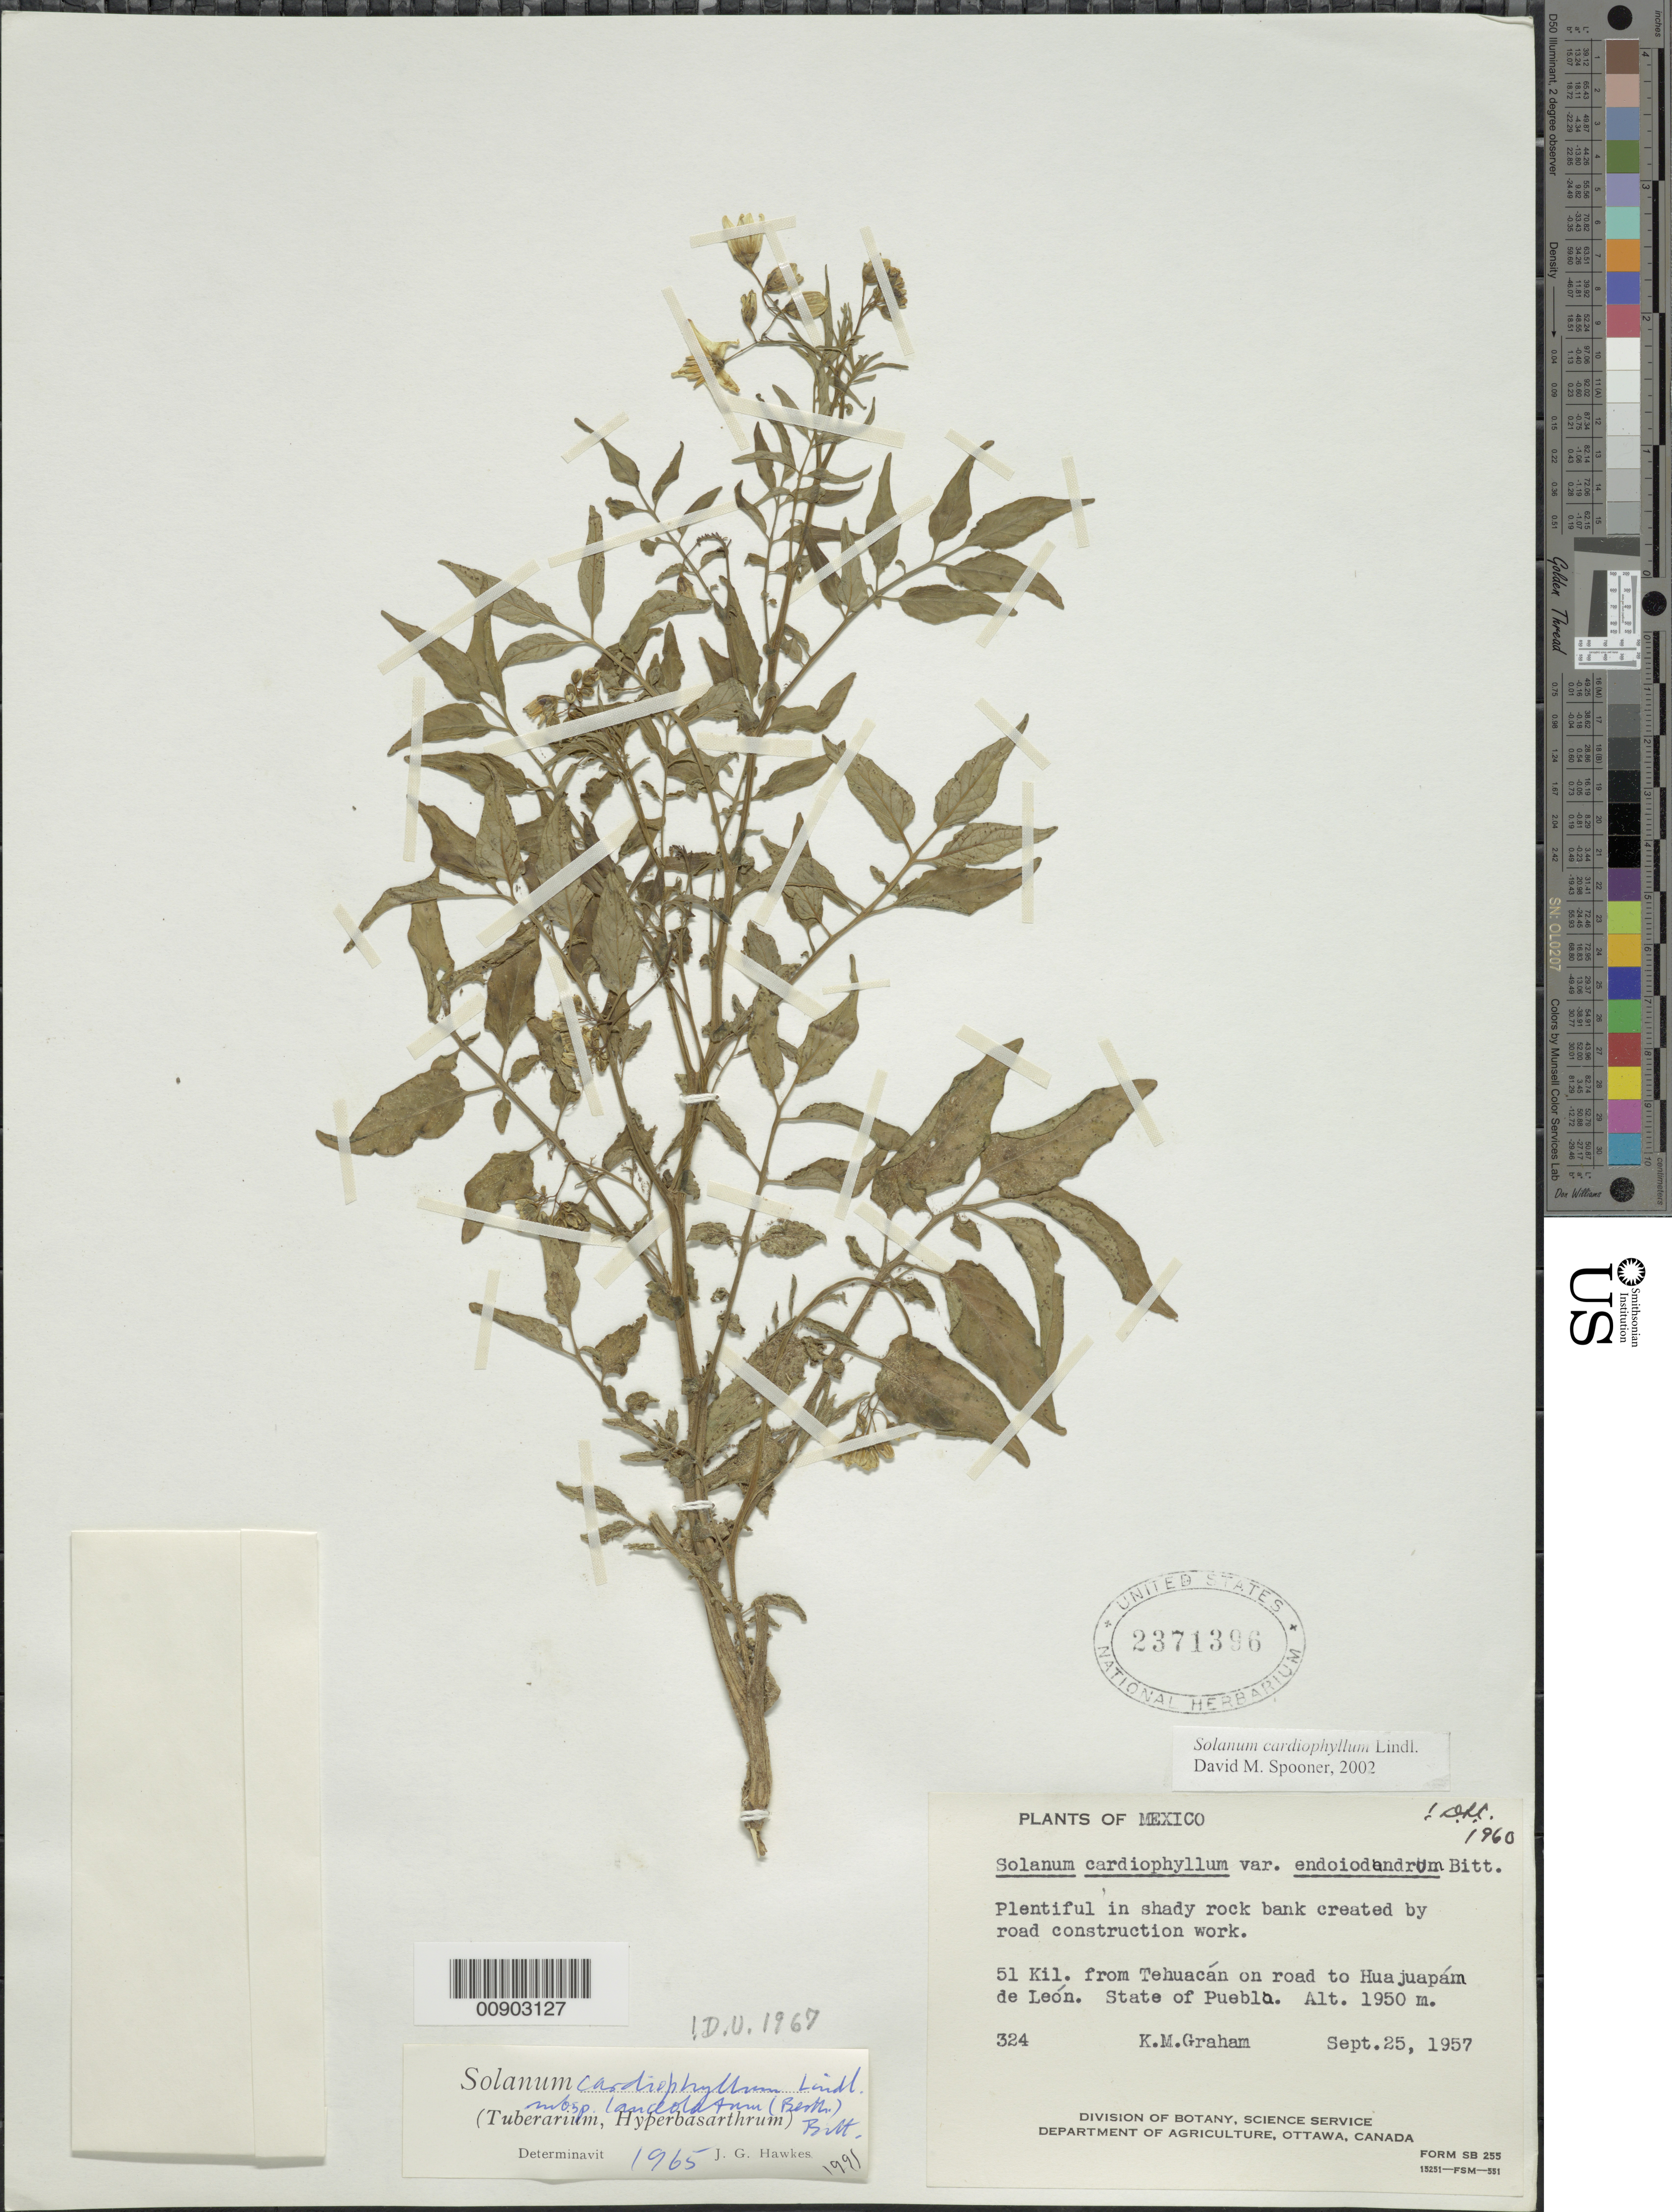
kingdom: Plantae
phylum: Tracheophyta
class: Magnoliopsida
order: Solanales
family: Solanaceae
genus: Solanum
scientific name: Solanum cardiophyllum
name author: Lindl.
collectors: Graham, K. M.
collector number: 324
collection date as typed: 25 Sep 1957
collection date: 1957-09-25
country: Mexico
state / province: Puebla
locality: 51 km. from Tehuacán on road to Huajuapán de León, Puebla.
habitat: In shady rock bank created by road construction work.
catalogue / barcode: US 2371396